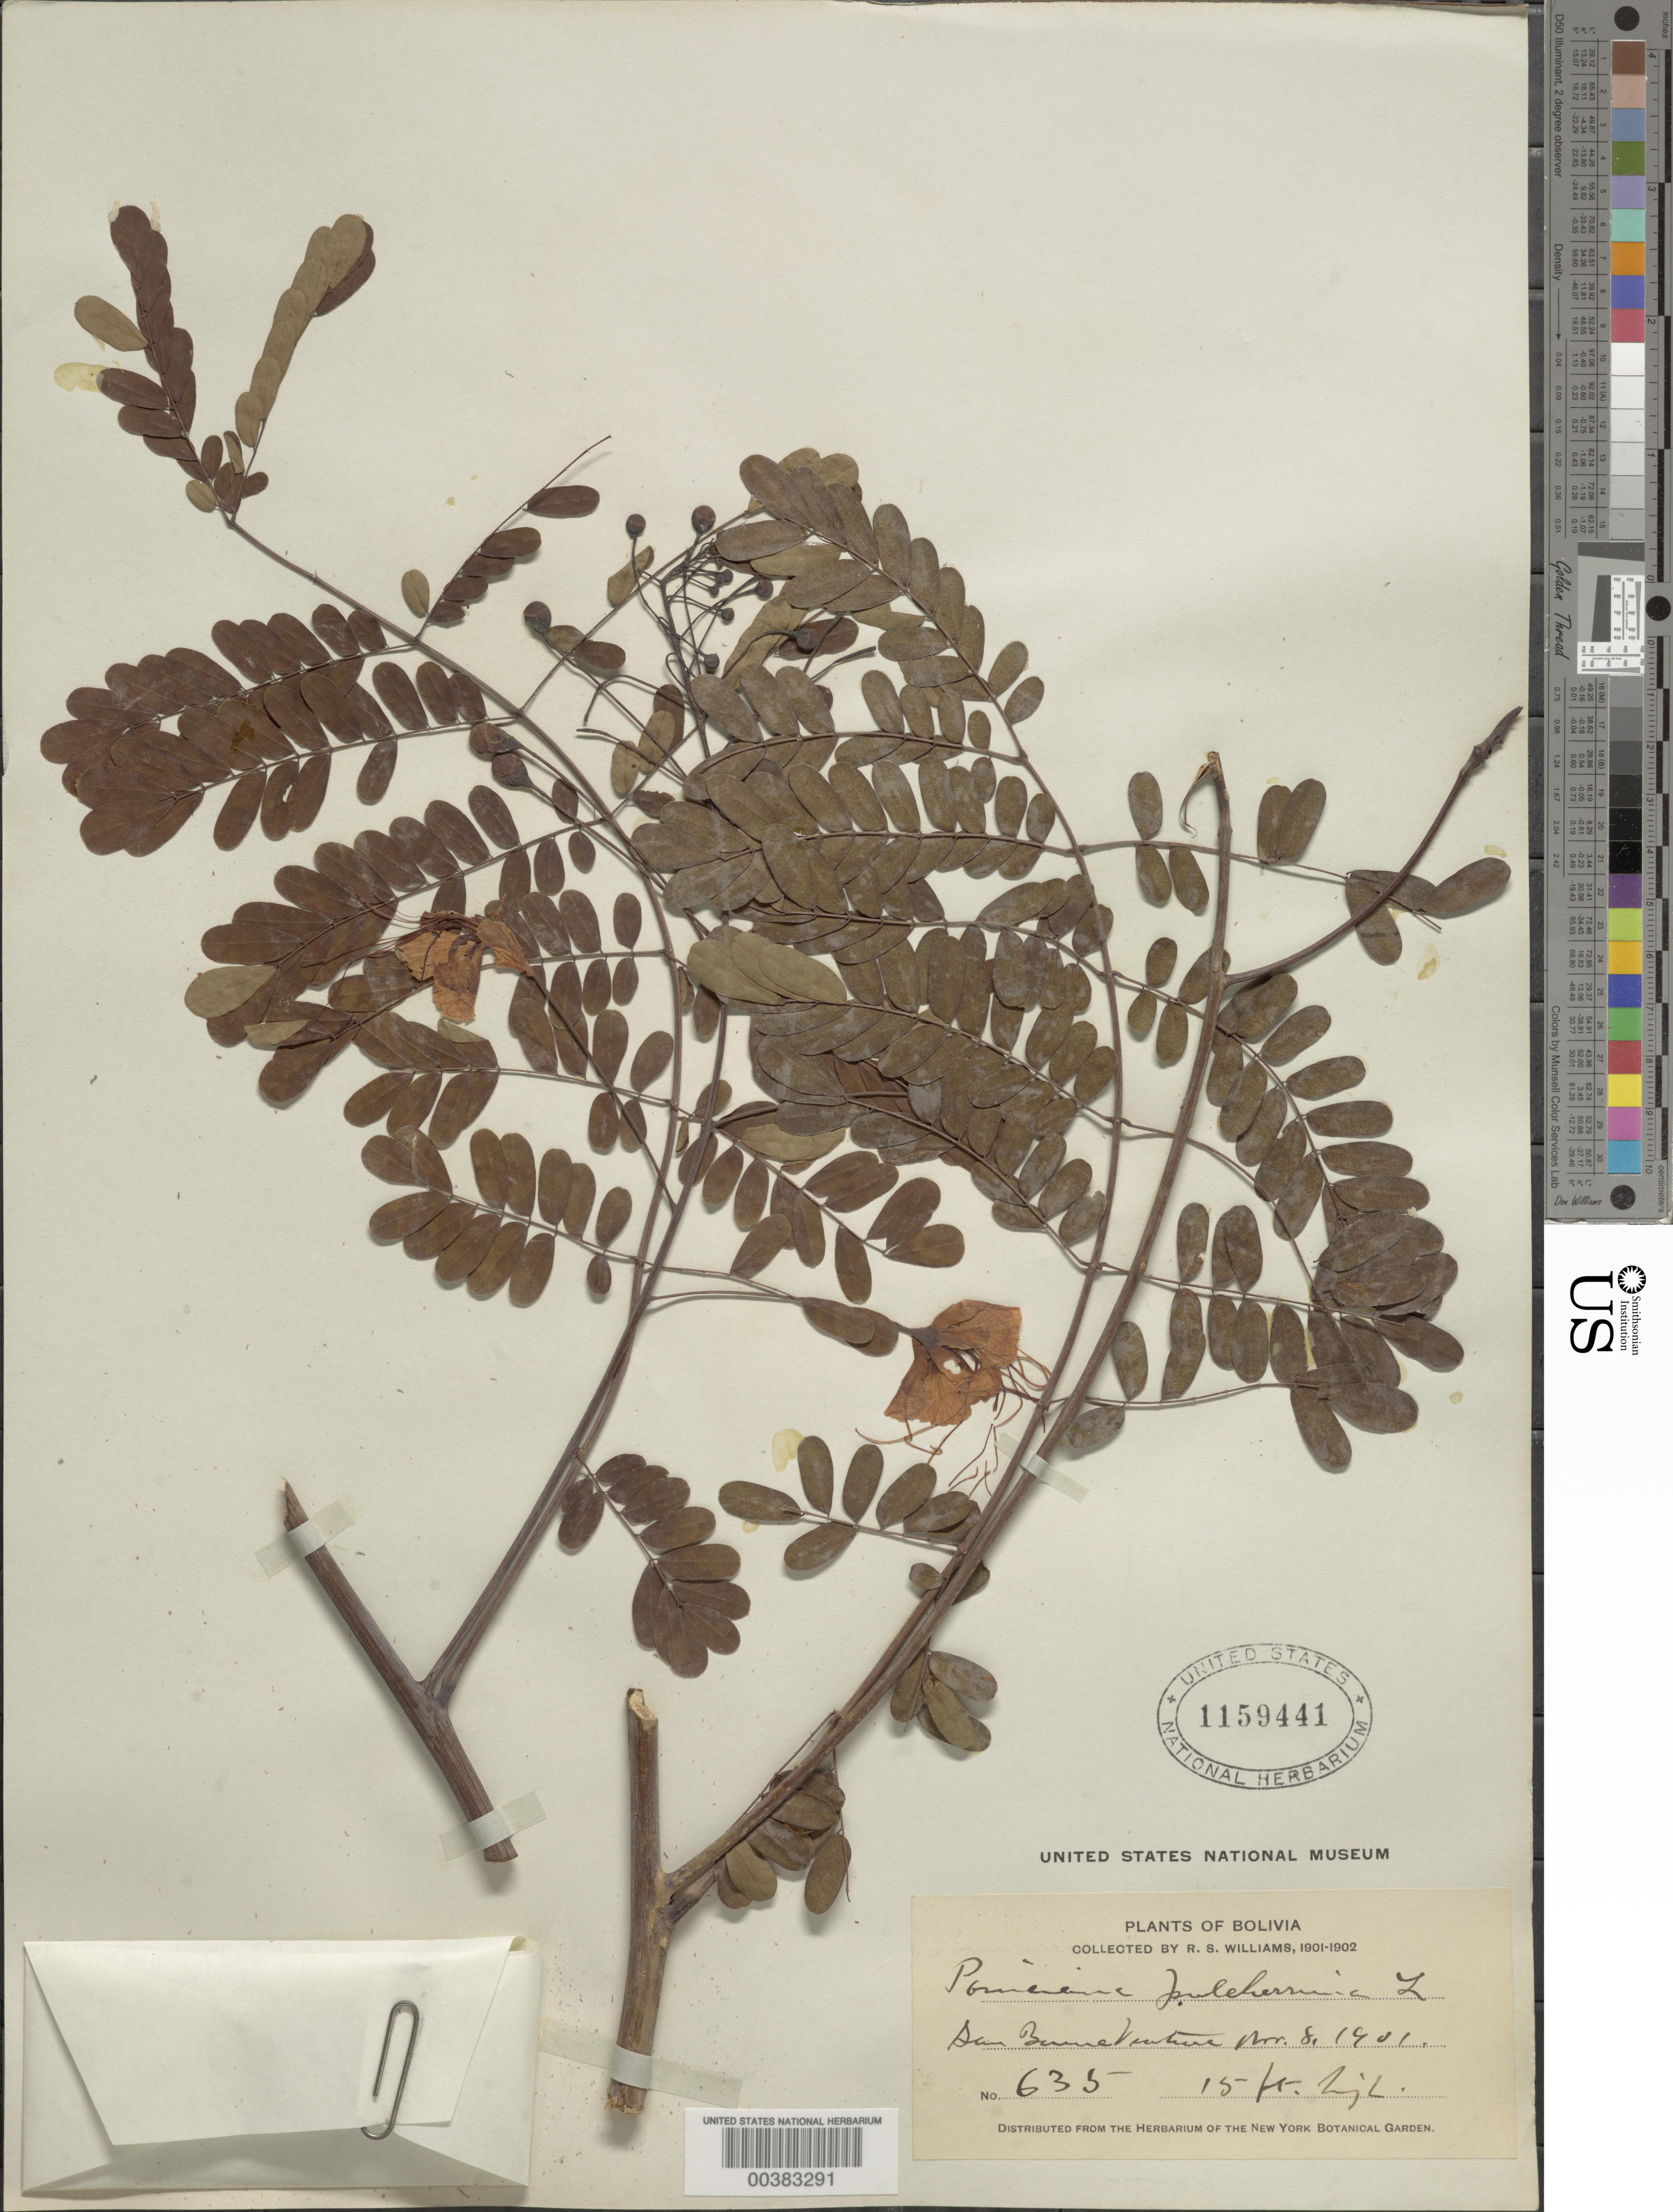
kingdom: Plantae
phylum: Tracheophyta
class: Magnoliopsida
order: Fabales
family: Fabaceae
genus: Caesalpinia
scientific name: Caesalpinia pulcherrima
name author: (L.) Sw.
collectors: R. S. Williams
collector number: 635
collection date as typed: Nov. 8, 1901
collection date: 1901-11-08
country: Bolivia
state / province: La Paz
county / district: Iturralde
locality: San Buena Ventura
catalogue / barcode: US 1159441